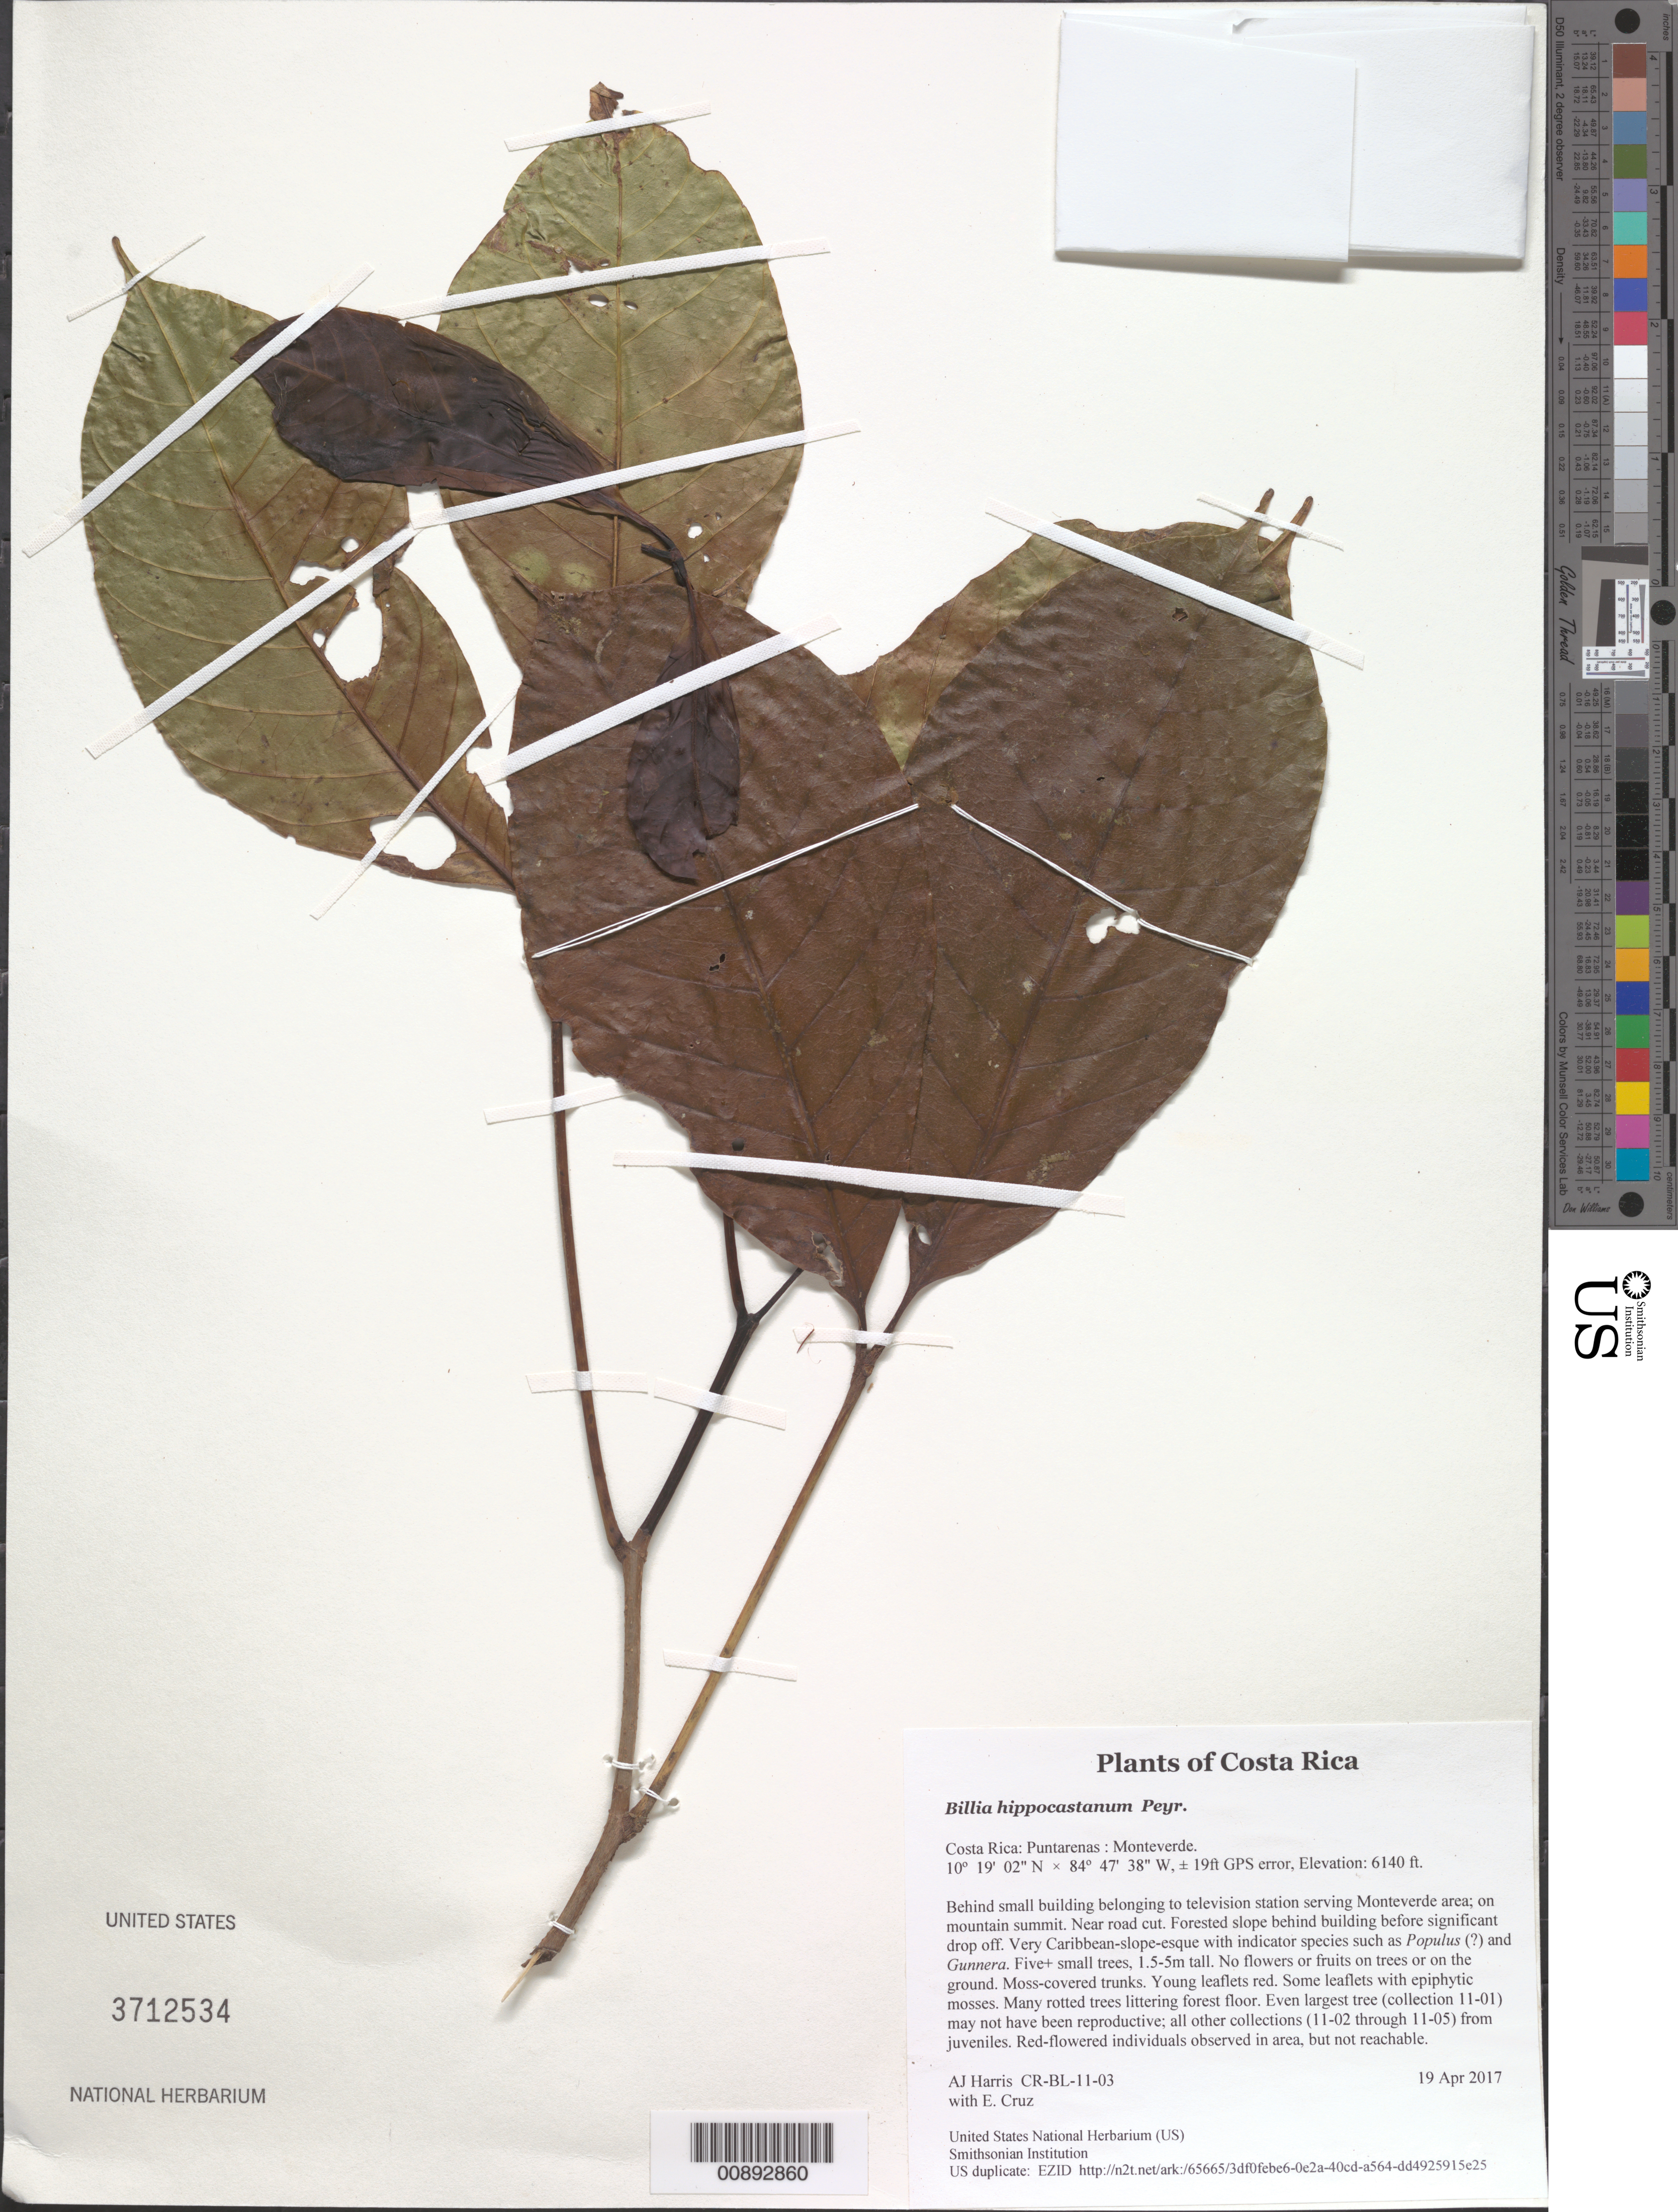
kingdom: Plantae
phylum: Tracheophyta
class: Magnoliopsida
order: Sapindales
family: Sapindaceae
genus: Billia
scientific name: Billia hippocastanum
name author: Peyr.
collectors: A. J. Harris & E. Cruz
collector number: CR-BL-11-03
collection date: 2017-04-18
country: Costa Rica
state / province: Puntarenas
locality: Monteverde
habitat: Forested slope behind building before significant drop off. Very Caribbean-slope-esque with indicator species such as Populus (?) and Gunnera.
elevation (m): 1871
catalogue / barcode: US 3712534